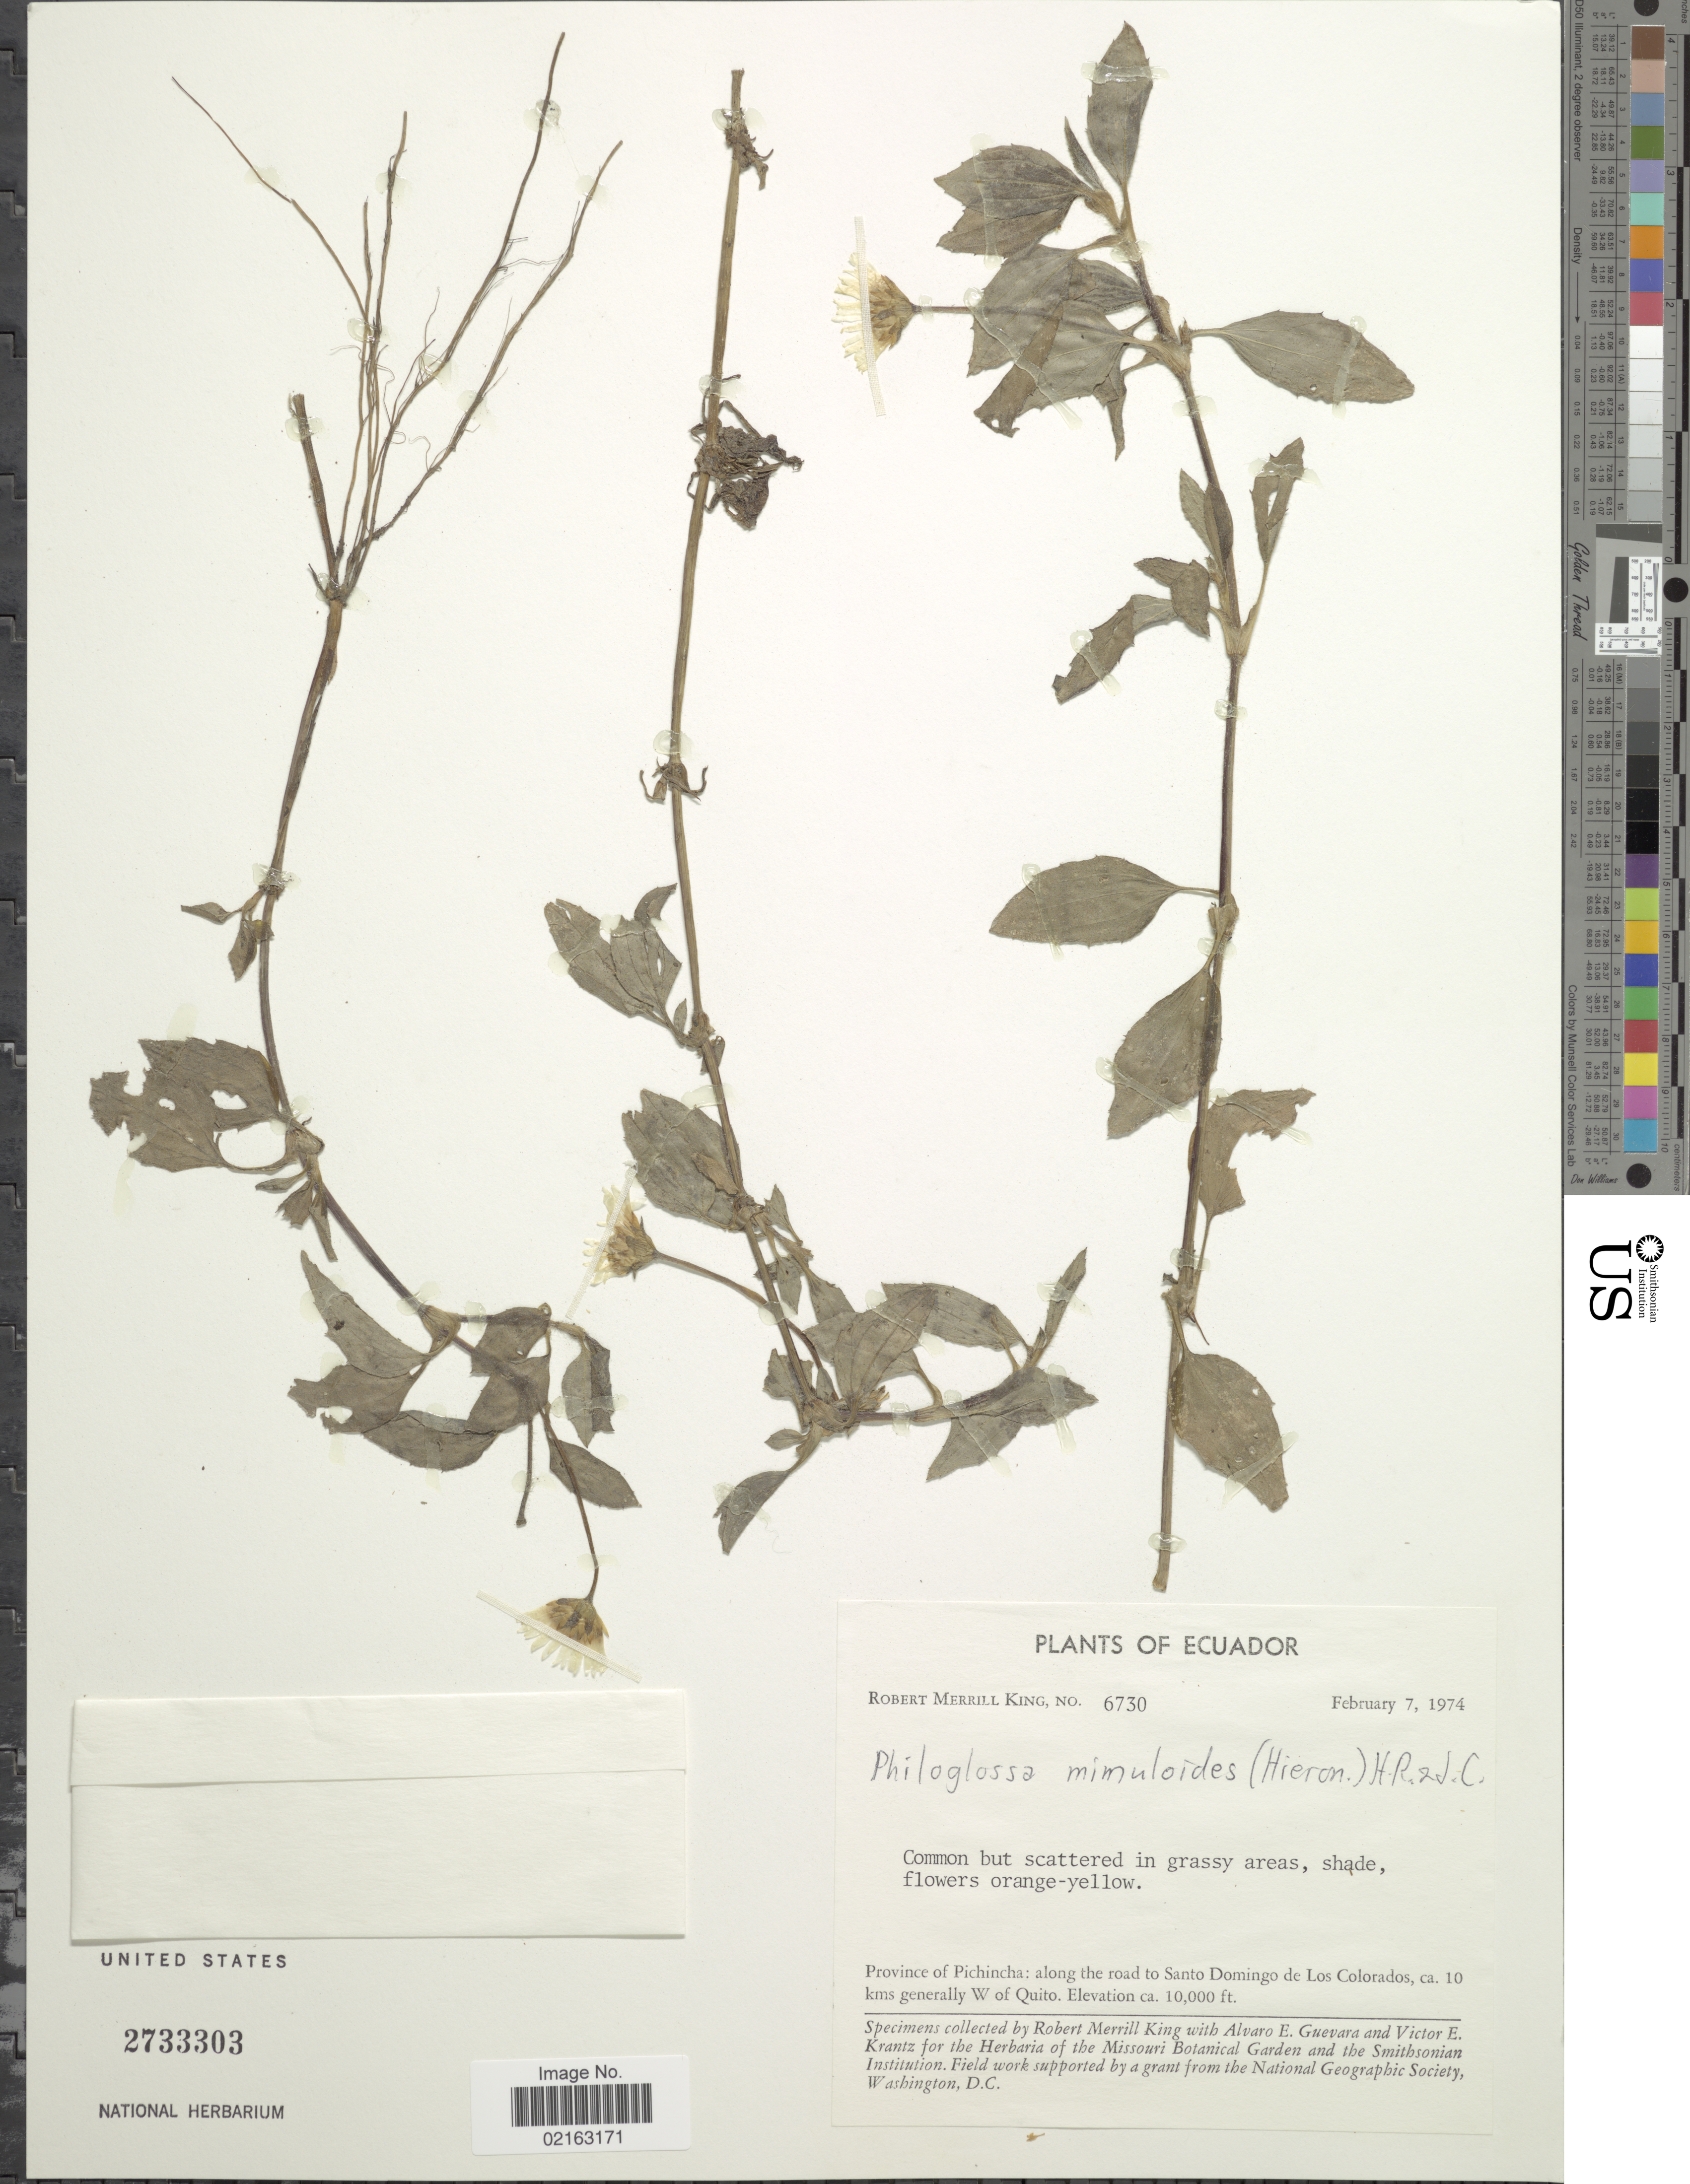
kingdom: Plantae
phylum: Tracheophyta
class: Magnoliopsida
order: Asterales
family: Asteraceae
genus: Philoglossa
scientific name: Philoglossa mimuloides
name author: (Hieron.) H. Rob. & Brettell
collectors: R. M. King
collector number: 6730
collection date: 1974-02-07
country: Ecuador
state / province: Pichincha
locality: Province of Pichincha: along the road to Santo Domingo de Los Colorados, ca. 10 kms generally W of Quito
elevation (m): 3048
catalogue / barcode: US 2733303